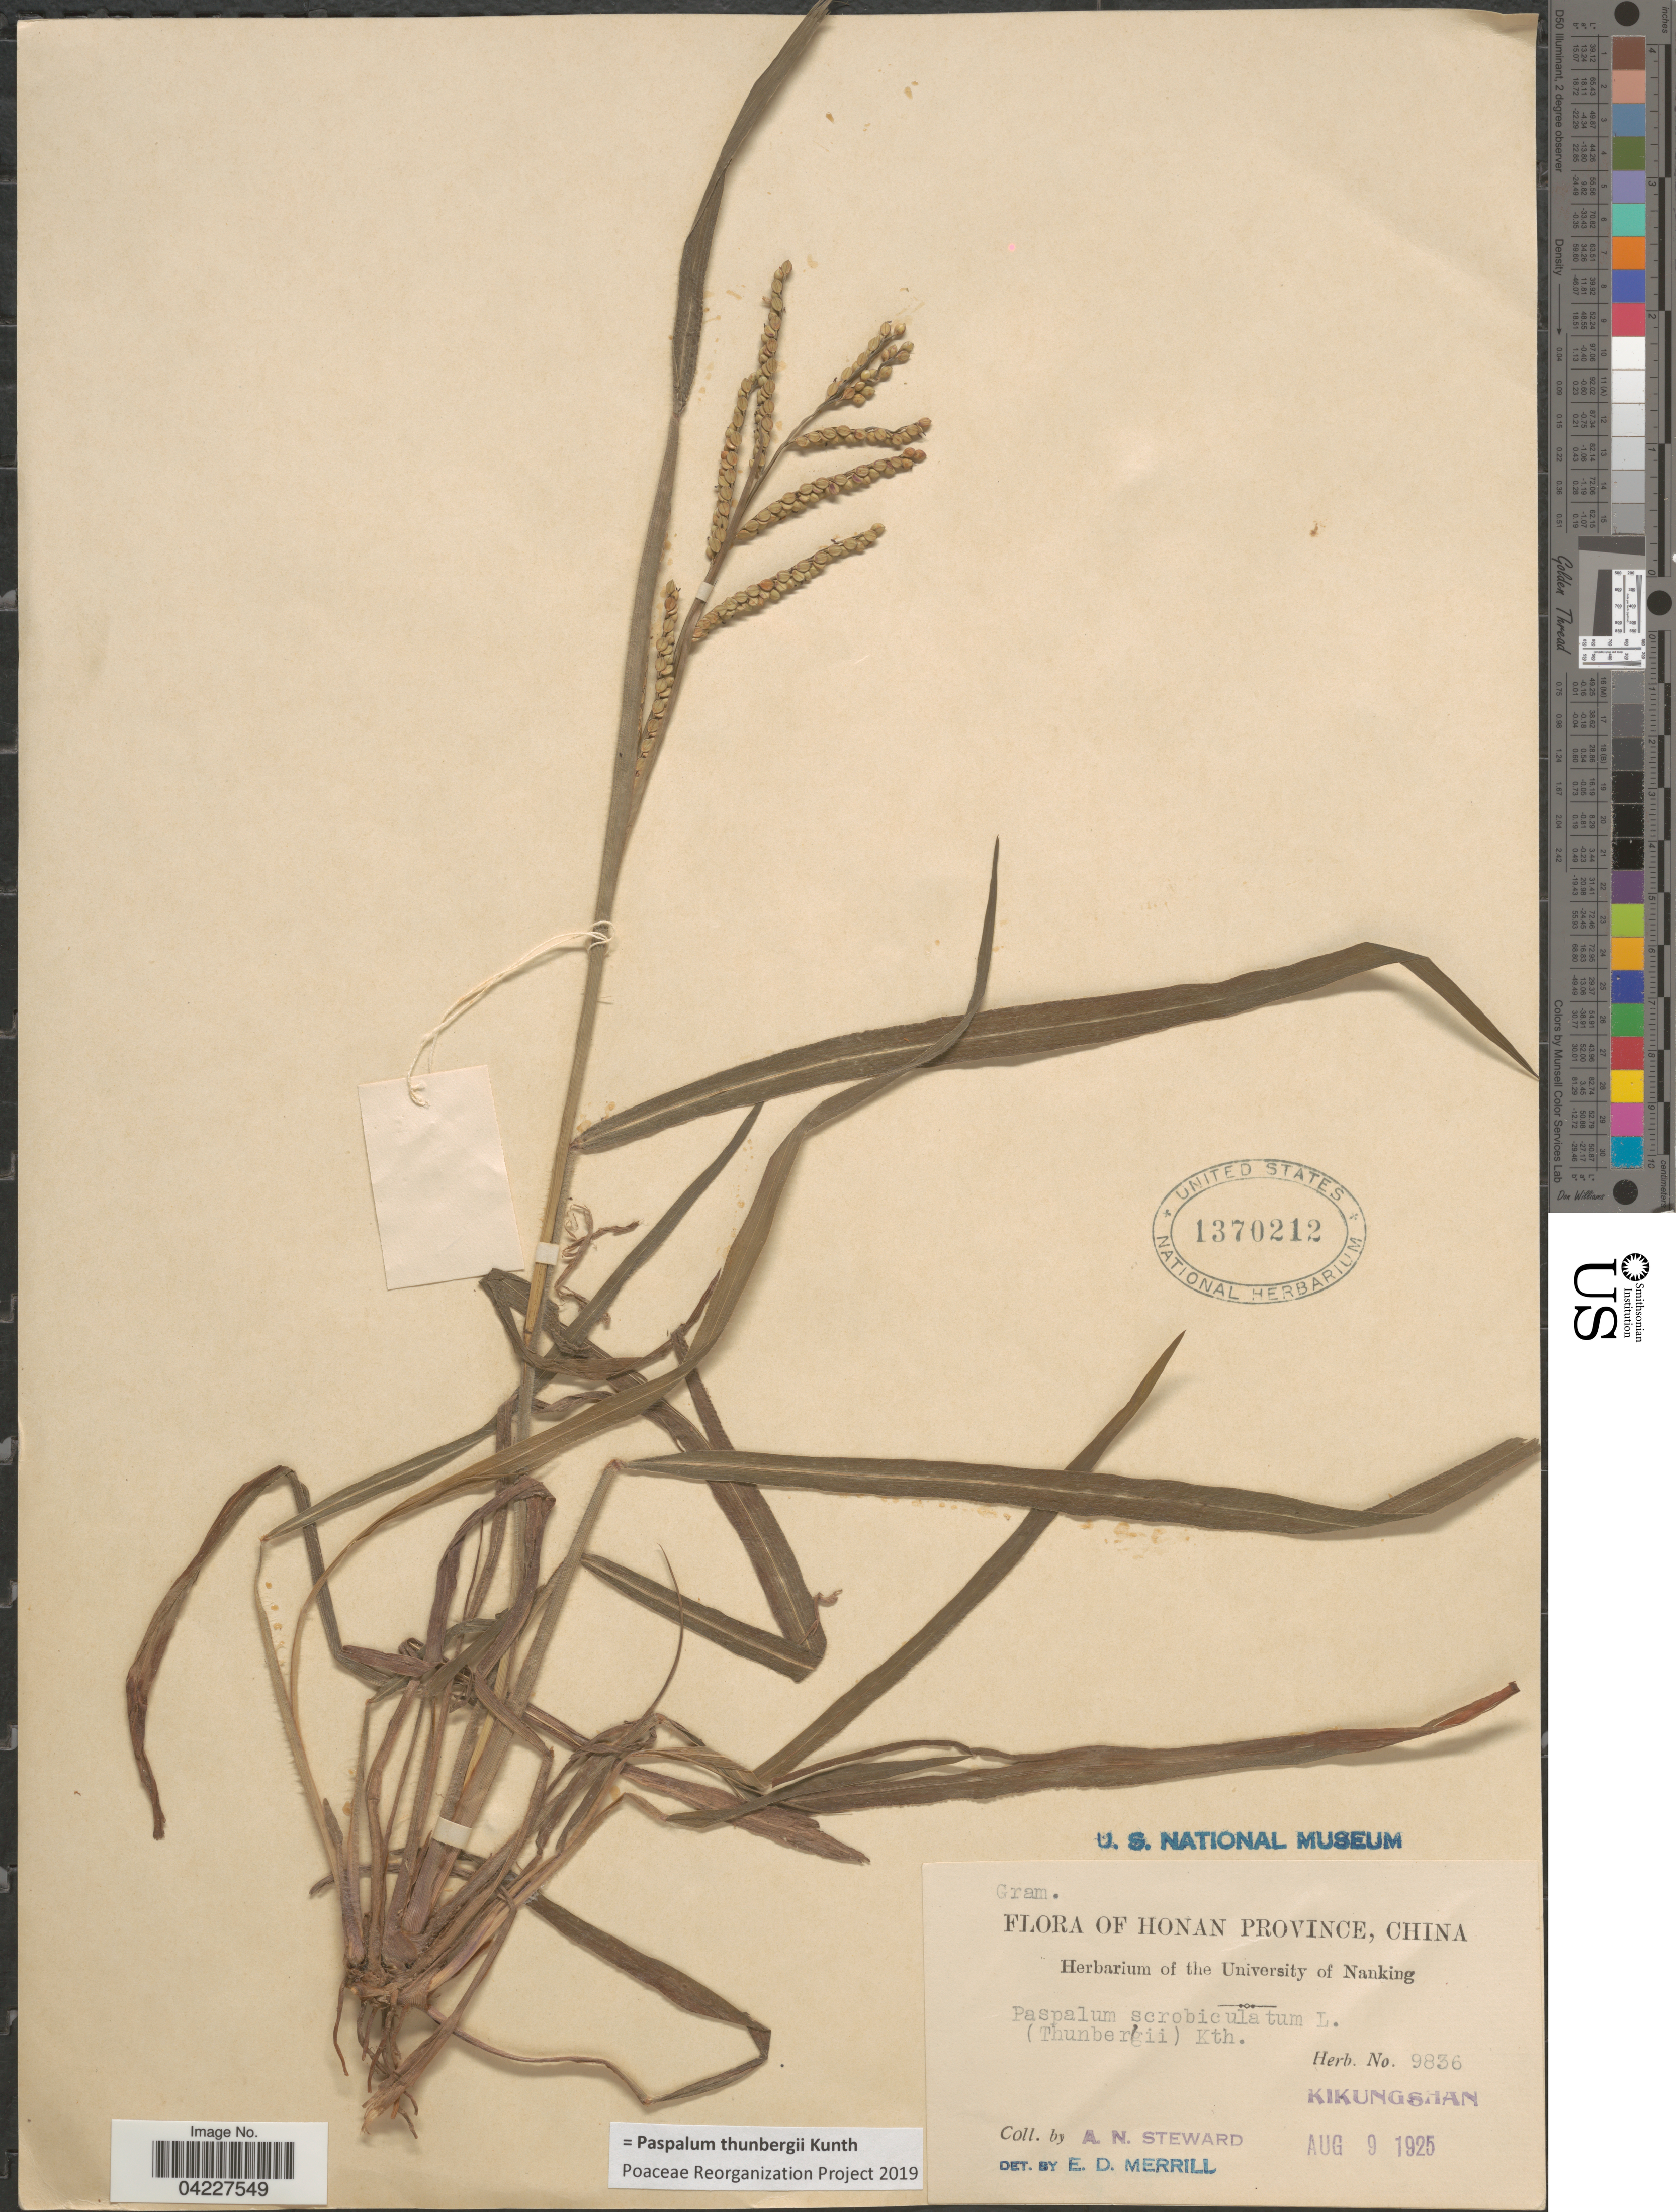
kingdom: Plantae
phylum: Tracheophyta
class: Liliopsida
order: Poales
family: Poaceae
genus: Paspalum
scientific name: Paspalum thunbergii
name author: Kunth ex Steud.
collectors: A. N. Steward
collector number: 9836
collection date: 1925-08-09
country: China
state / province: Henan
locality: Honan Province. Kikungshan.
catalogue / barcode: US 1370212